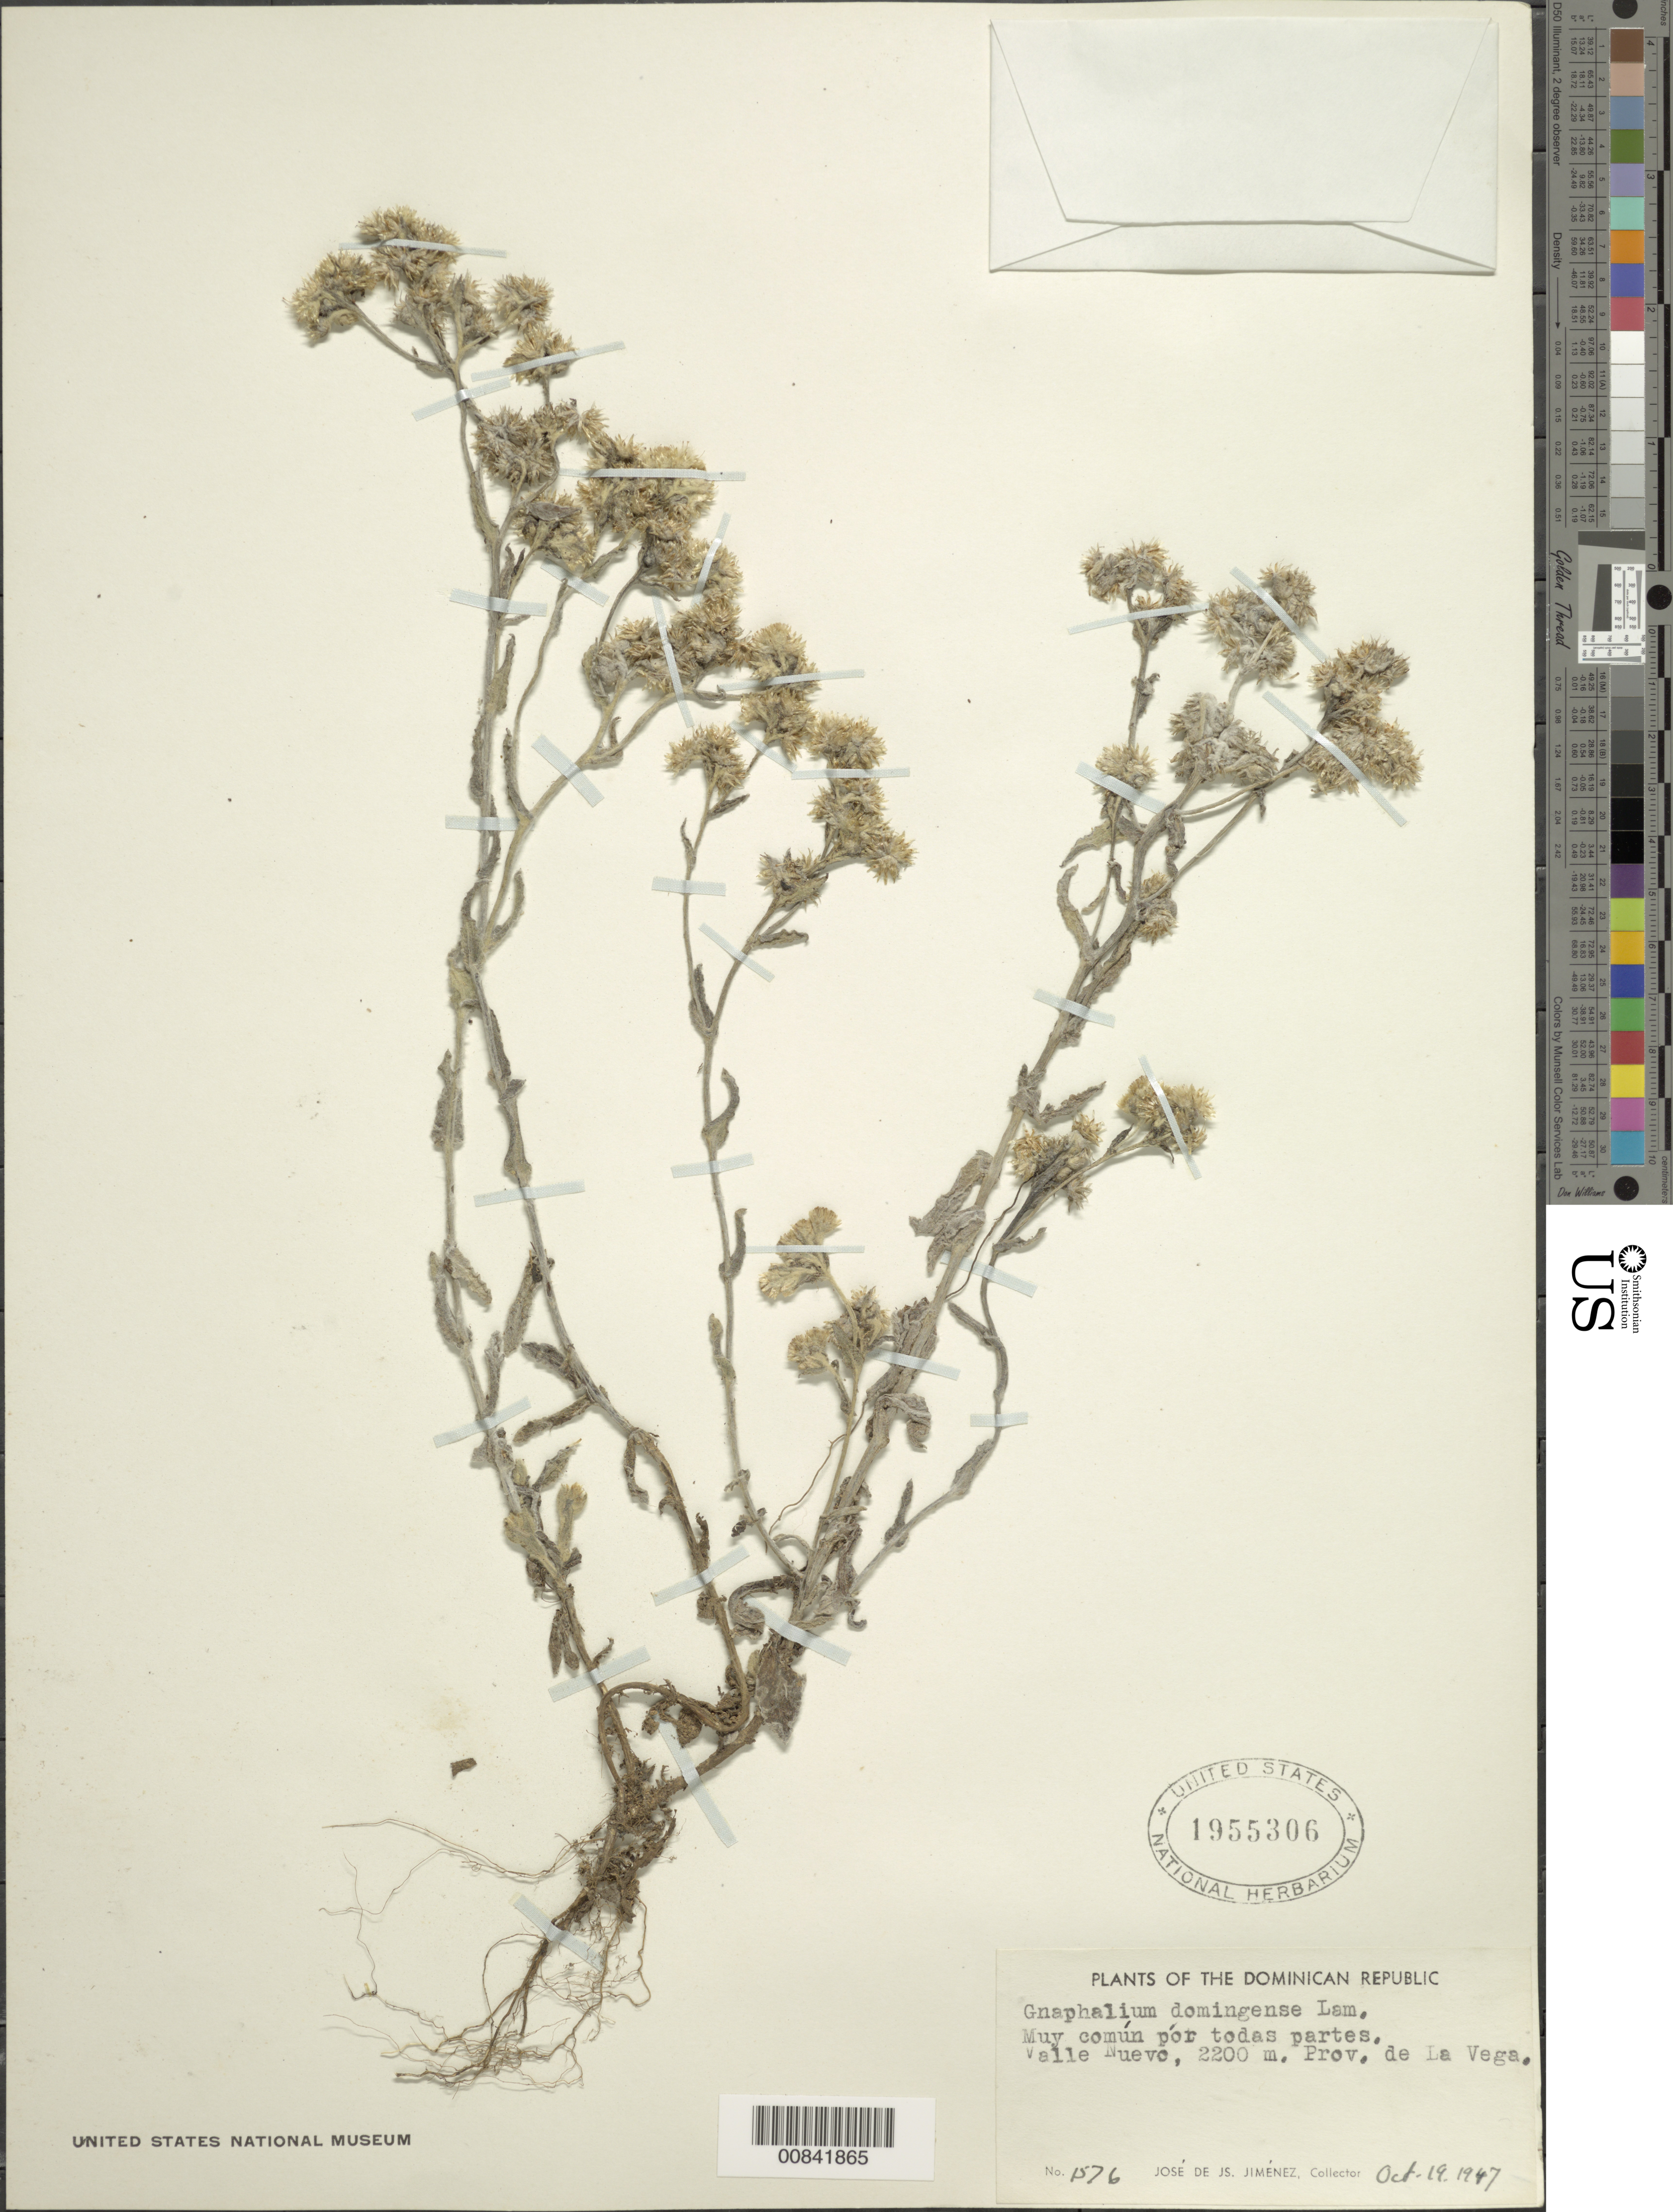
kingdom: Plantae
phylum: Tracheophyta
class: Magnoliopsida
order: Asterales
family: Asteraceae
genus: Pseudognaphalium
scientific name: Pseudognaphalium eggersii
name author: (Urb.) Anderb.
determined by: Nesom, Guy L.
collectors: J. J. Jiménez Almonte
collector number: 1576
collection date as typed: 19 Oct 1947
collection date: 1947-10-19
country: Dominican Republic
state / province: La Vega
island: Hispaniola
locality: Valle Nuevo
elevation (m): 2200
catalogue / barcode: US 1955306